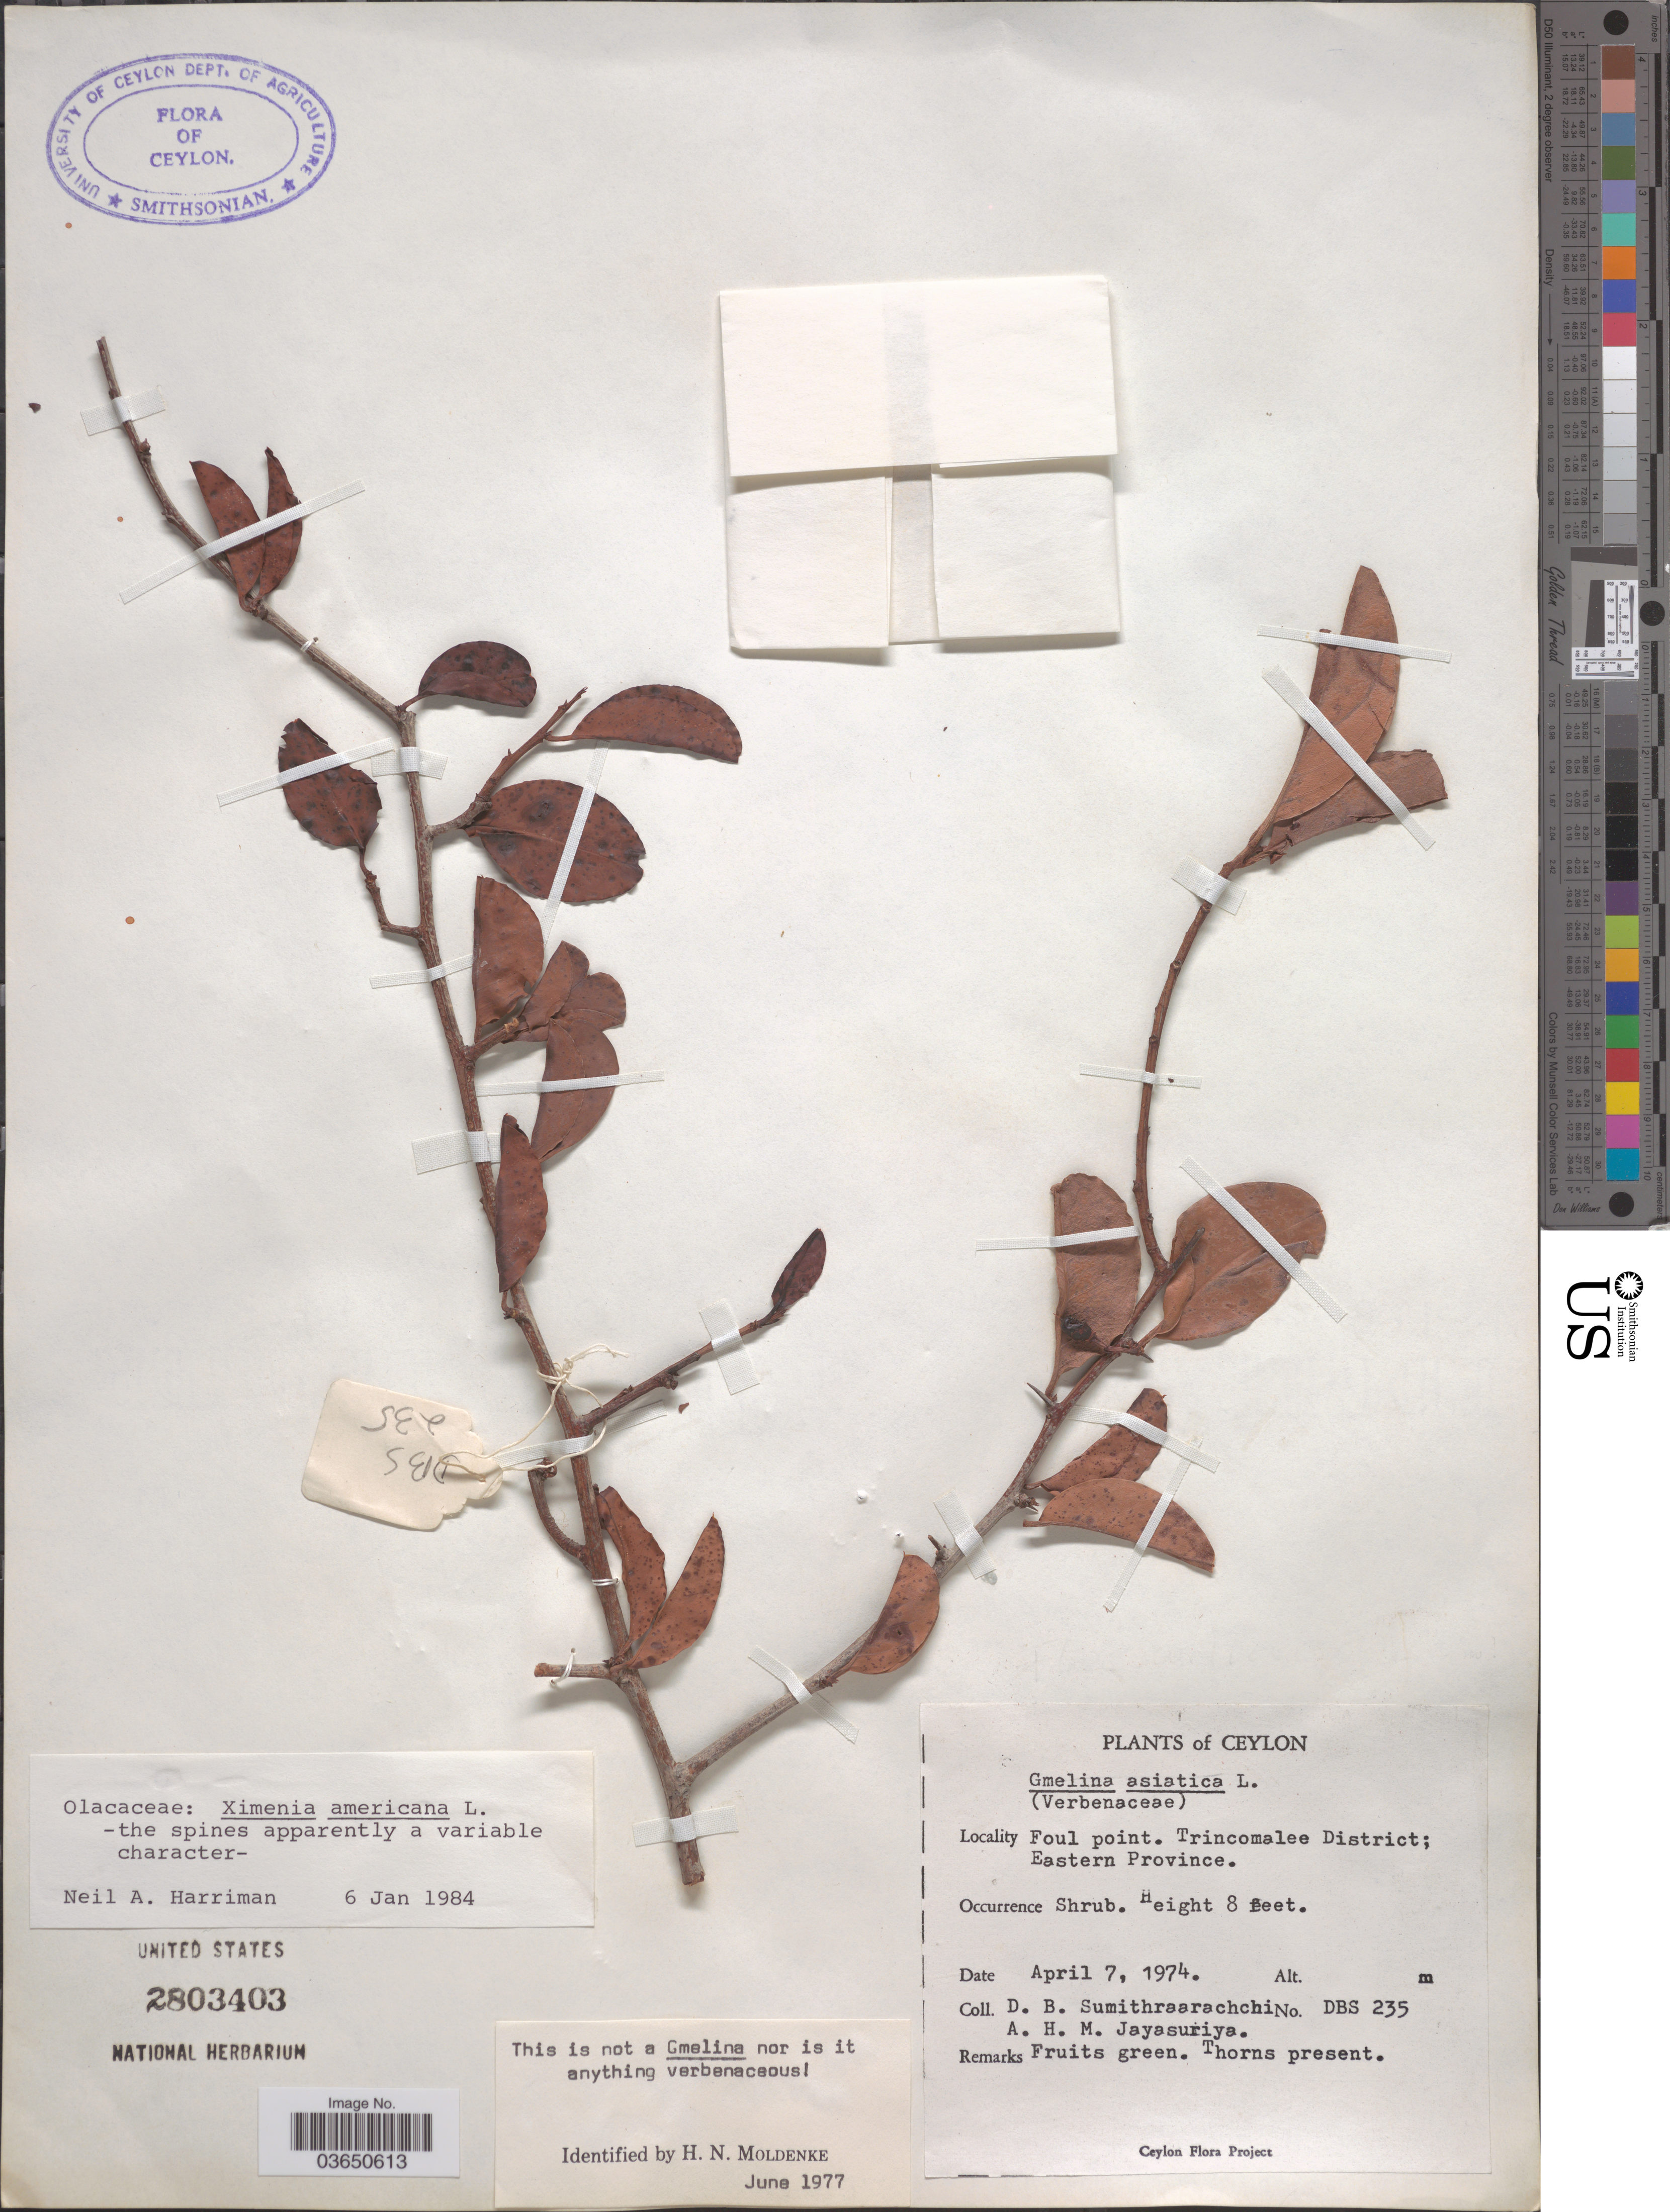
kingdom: Plantae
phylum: Tracheophyta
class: Magnoliopsida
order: Santalales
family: Ximeniaceae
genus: Ximenia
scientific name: Ximenia americana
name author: L.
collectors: D. B. Sumithraarachchi & A. H. Jayasuriya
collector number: DBS235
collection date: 1974-04-07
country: Sri Lanka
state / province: Eastern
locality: Ceylon. Foul point. Trincomalee District.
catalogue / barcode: US 2803403